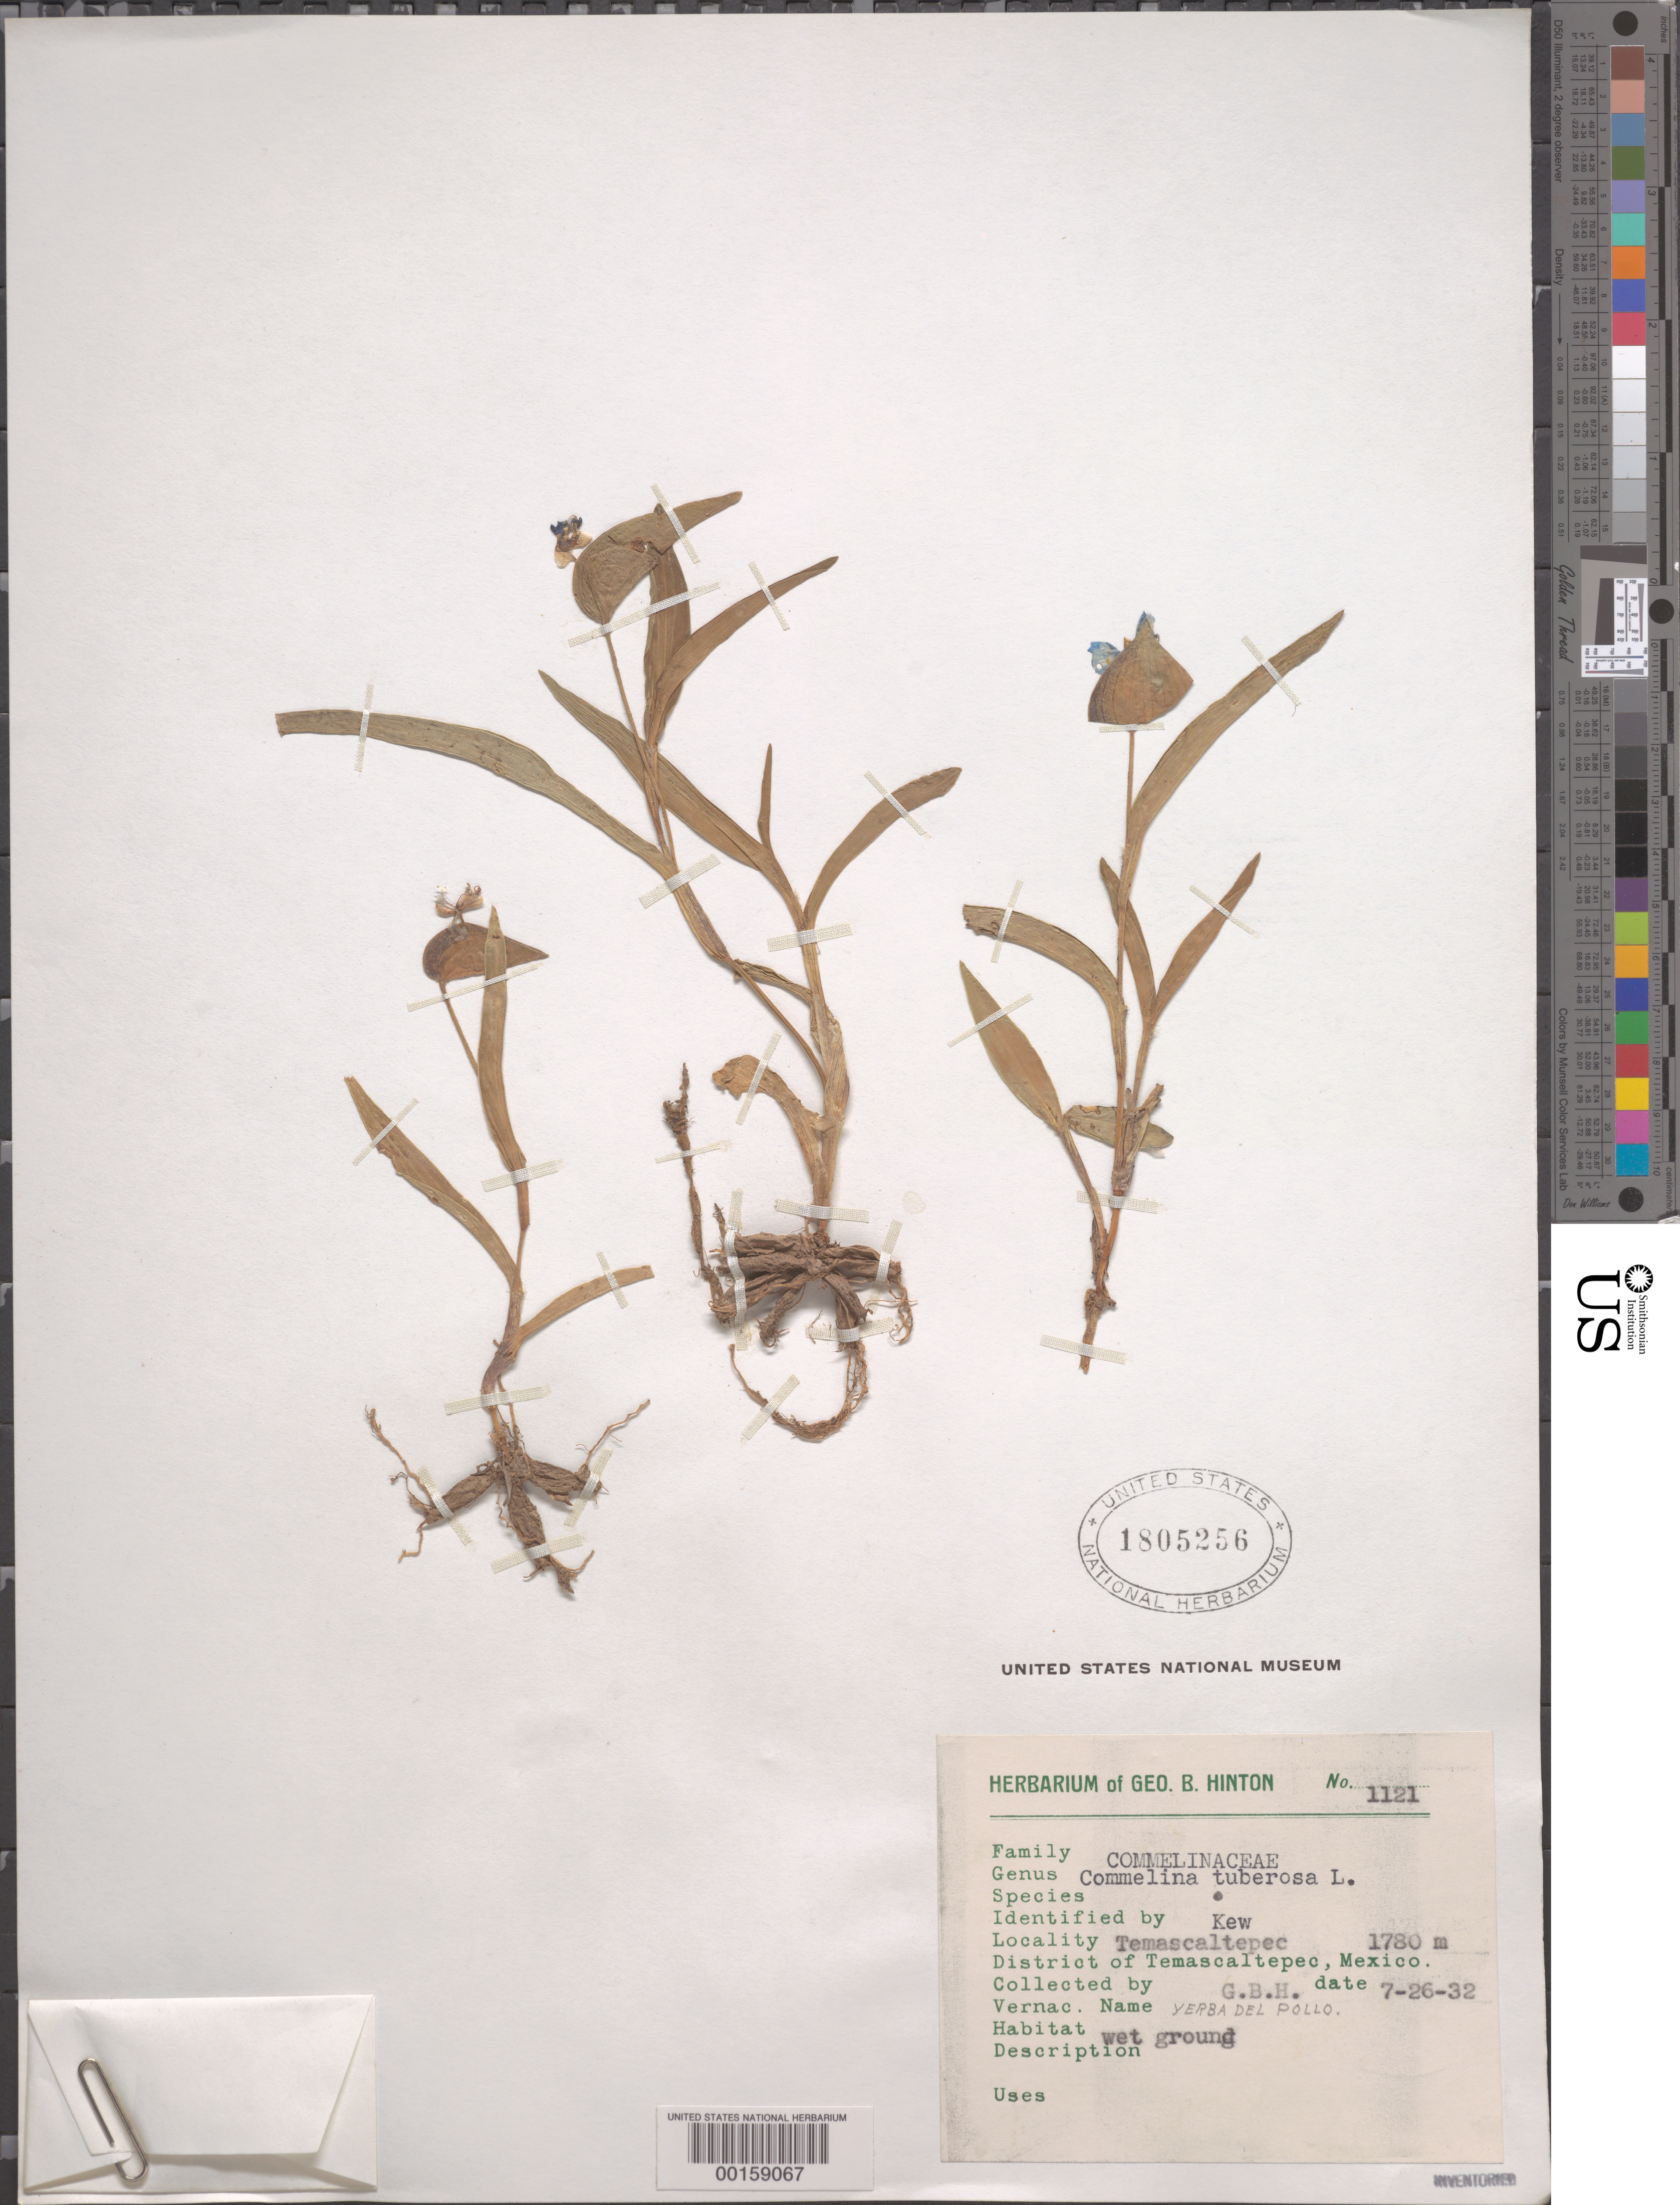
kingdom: Plantae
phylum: Tracheophyta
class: Liliopsida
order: Commelinales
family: Commelinaceae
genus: Commelina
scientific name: Commelina tuberosa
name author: L.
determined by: Faden, Robert B., (US), Smithsonian Institution - National Museum of Natural History (UNITED STATES)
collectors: G. B. Hinton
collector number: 1121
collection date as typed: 26 Jul 1932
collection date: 1932-07-26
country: Mexico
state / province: México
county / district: Temascaltepec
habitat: Wet soil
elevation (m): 1780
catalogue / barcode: US 1805256